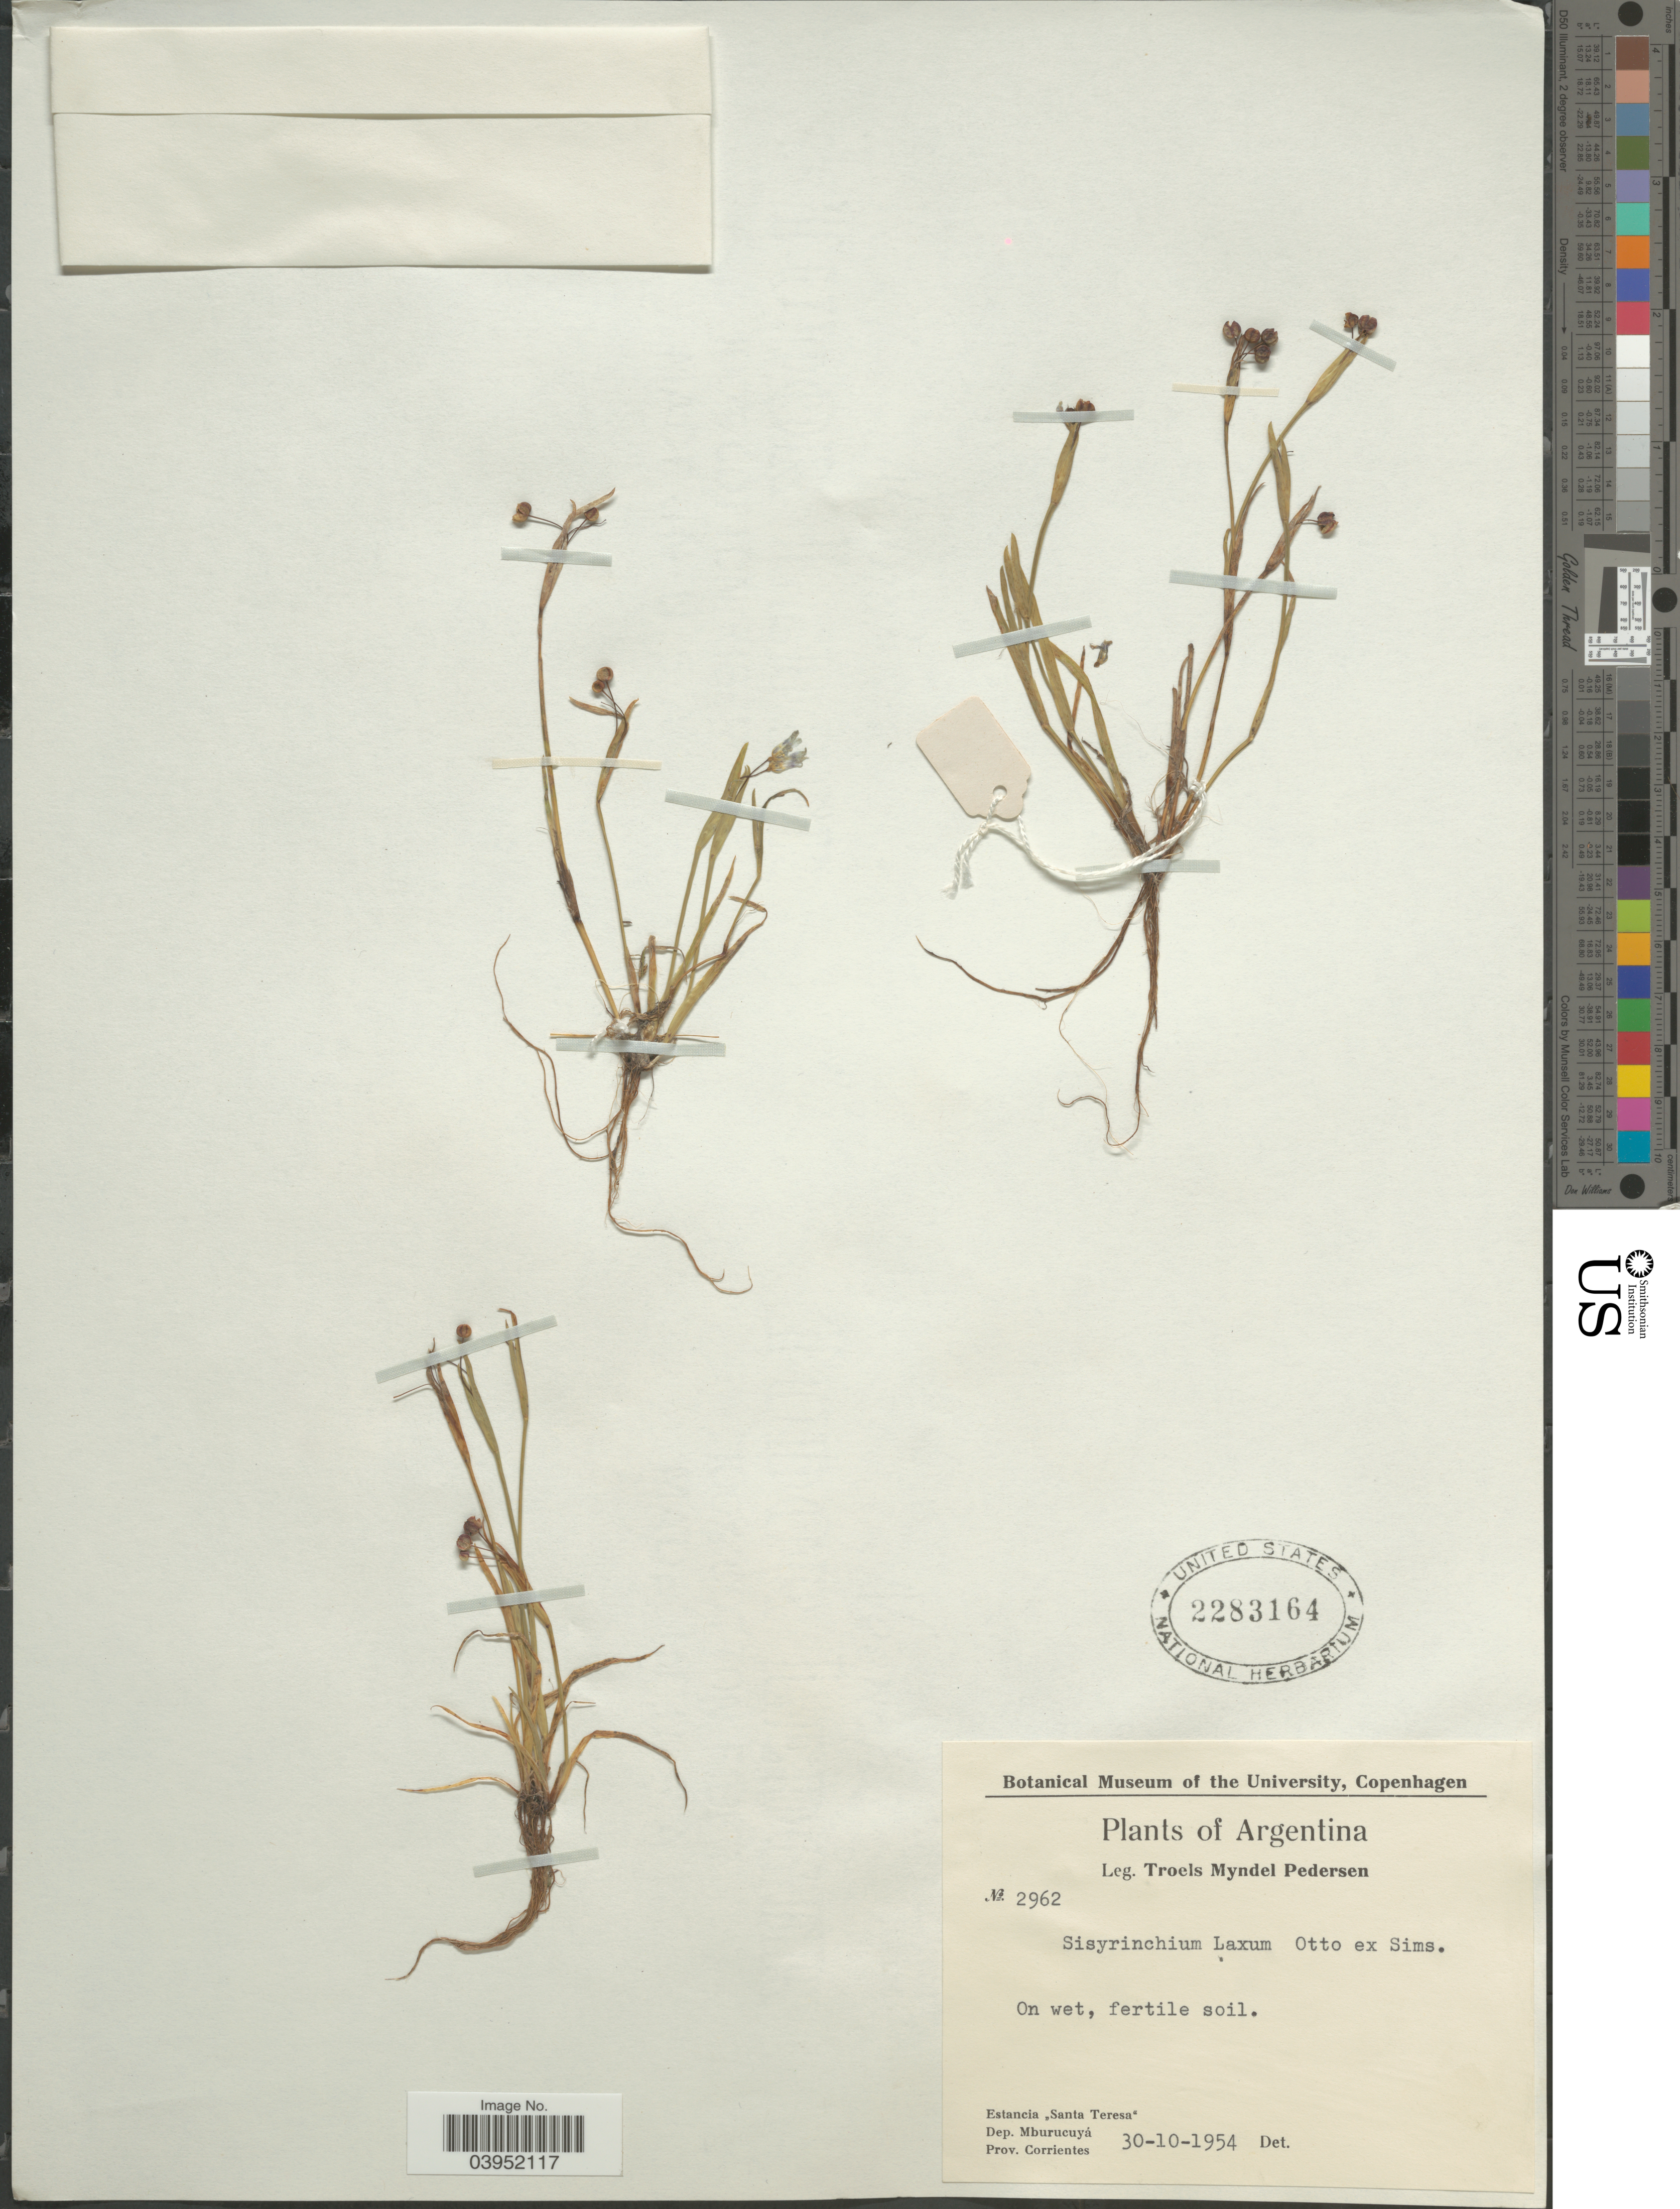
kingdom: Plantae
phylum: Tracheophyta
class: Liliopsida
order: Asparagales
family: Iridaceae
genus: Sisyrinchium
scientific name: Sisyrinchium laxum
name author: Otto ex Sims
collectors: T. Pederson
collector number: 2962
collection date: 1954-10-30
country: Argentina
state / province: Corrientes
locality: Estancia "Santa Teresa". Dep. Mburucuyá.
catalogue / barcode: US 2283164